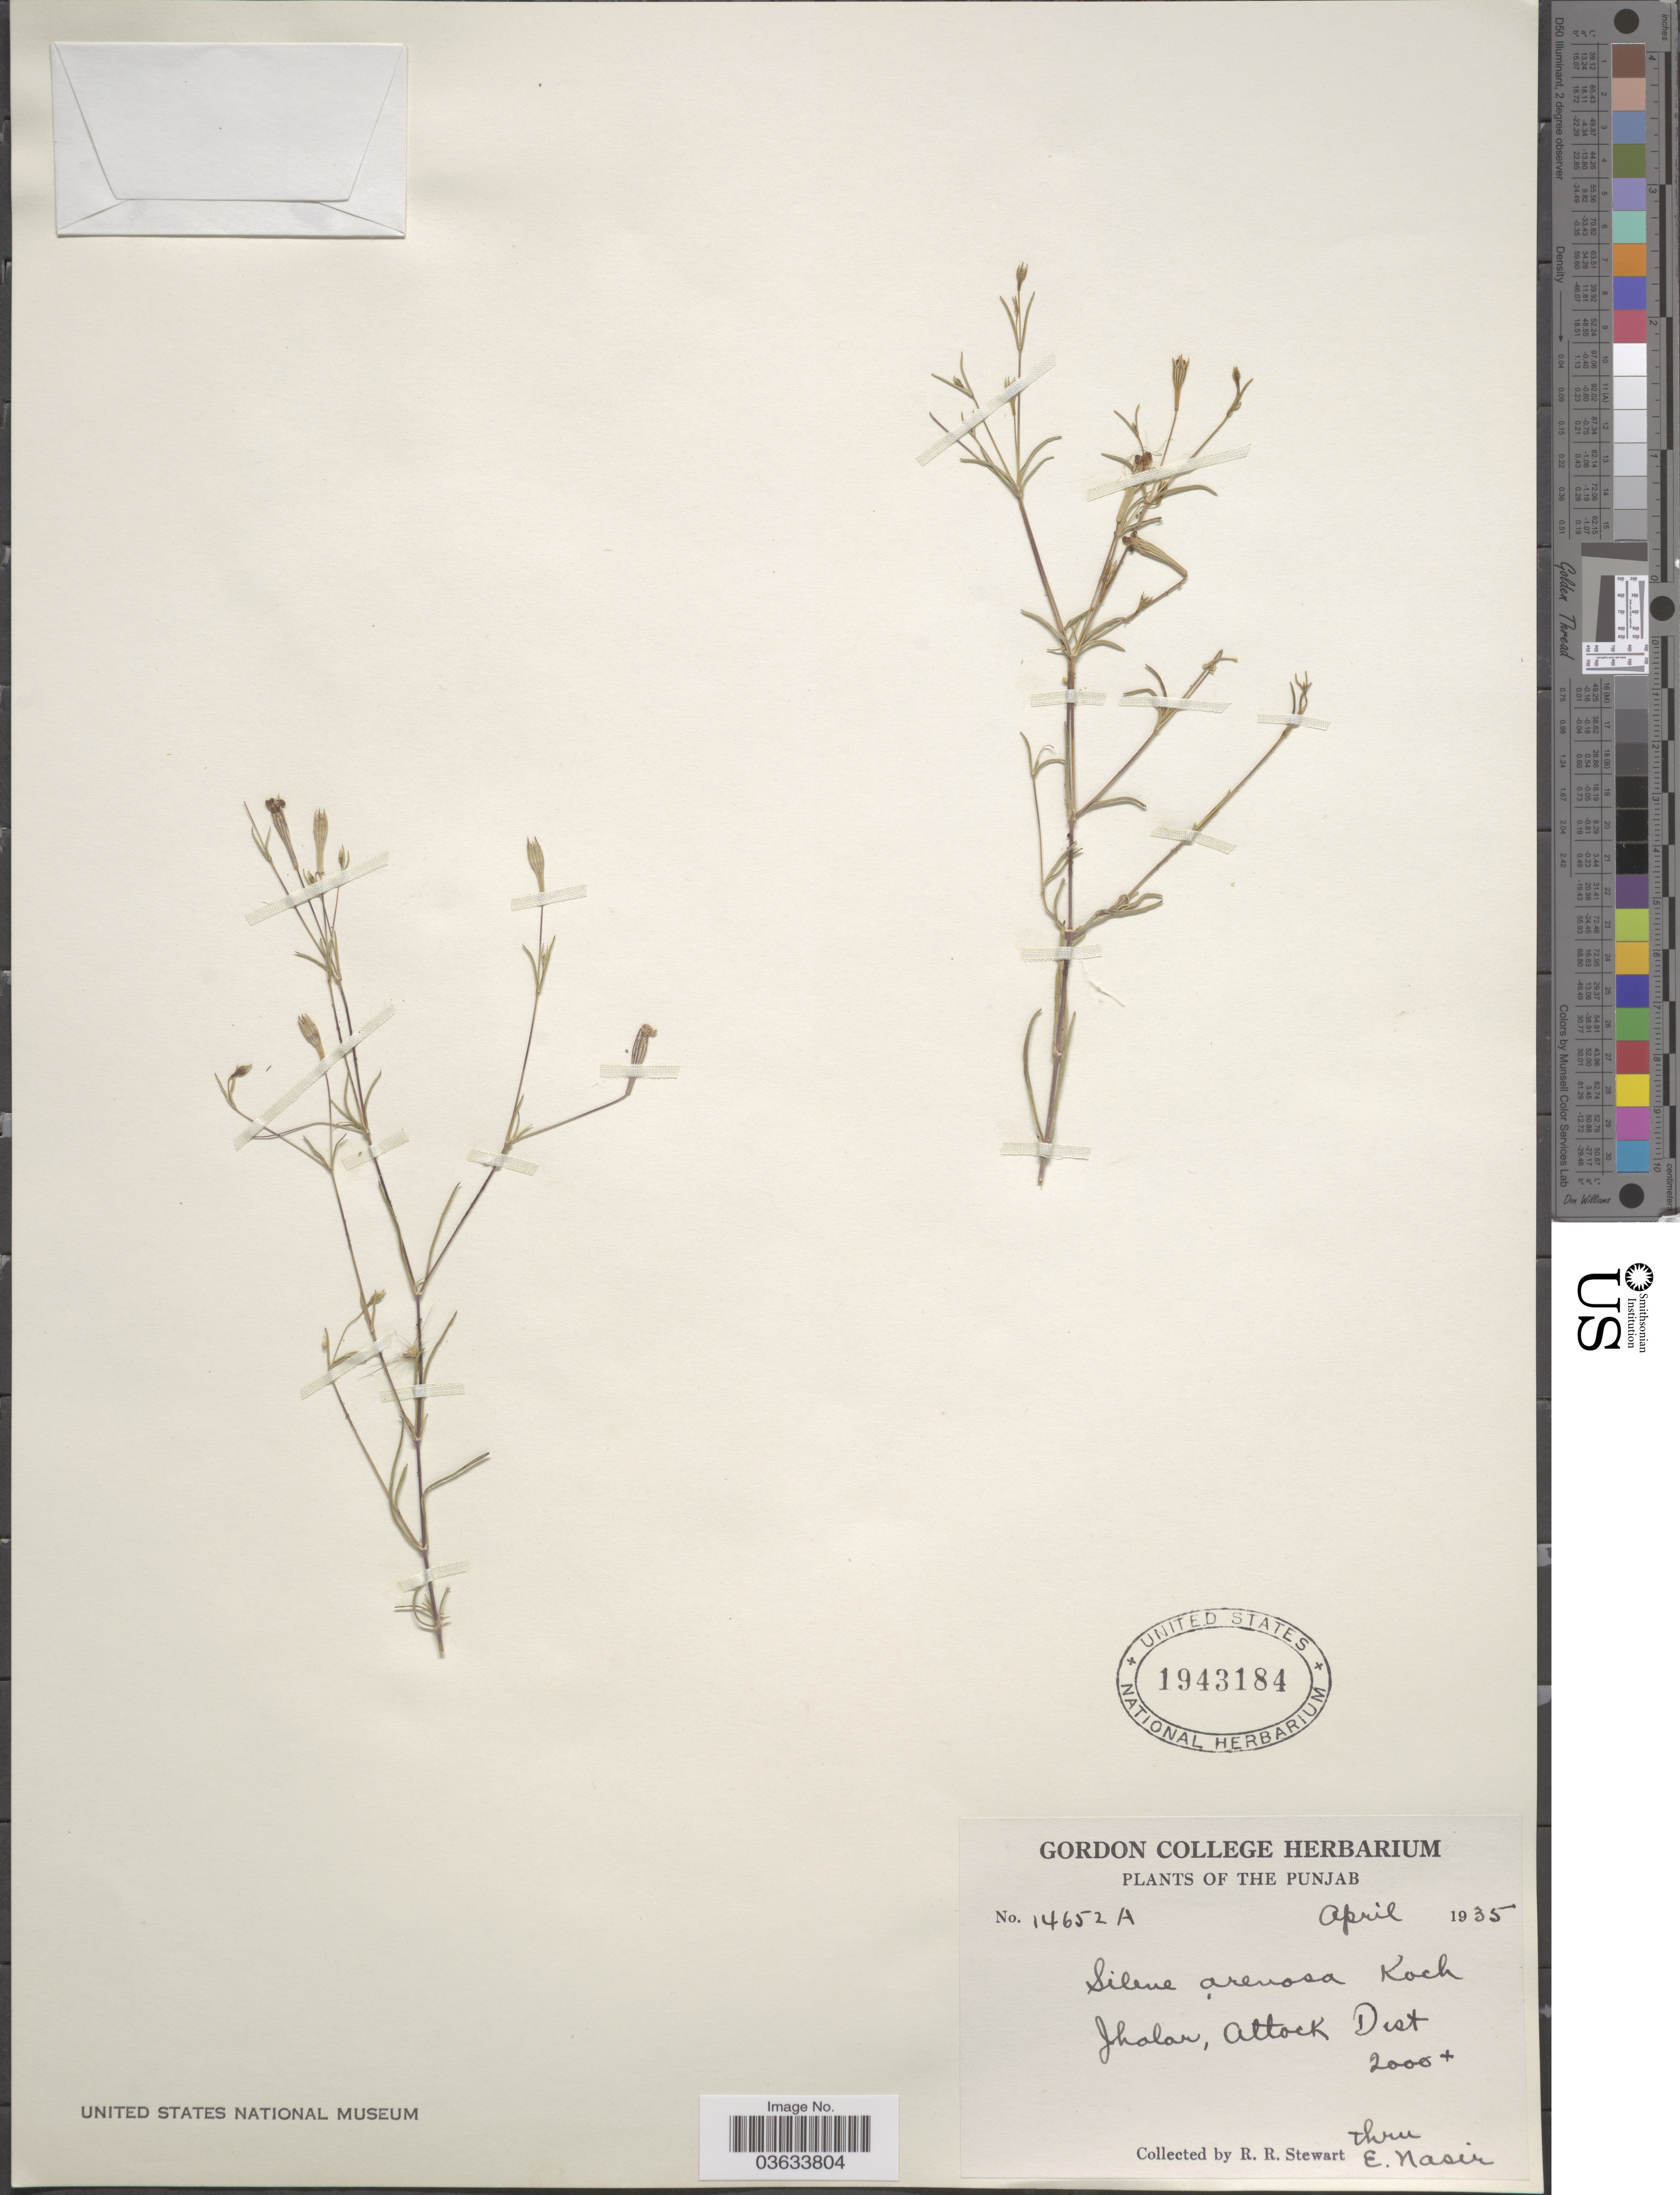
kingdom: Plantae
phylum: Tracheophyta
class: Magnoliopsida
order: Caryophyllales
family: Caryophyllaceae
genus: Silene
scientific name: Silene arenosa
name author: C. Koch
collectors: R. Stewart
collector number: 14652A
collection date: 1935-04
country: Pakistan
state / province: Punjab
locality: Jhalar, Attock Dist.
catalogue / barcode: US 1943184